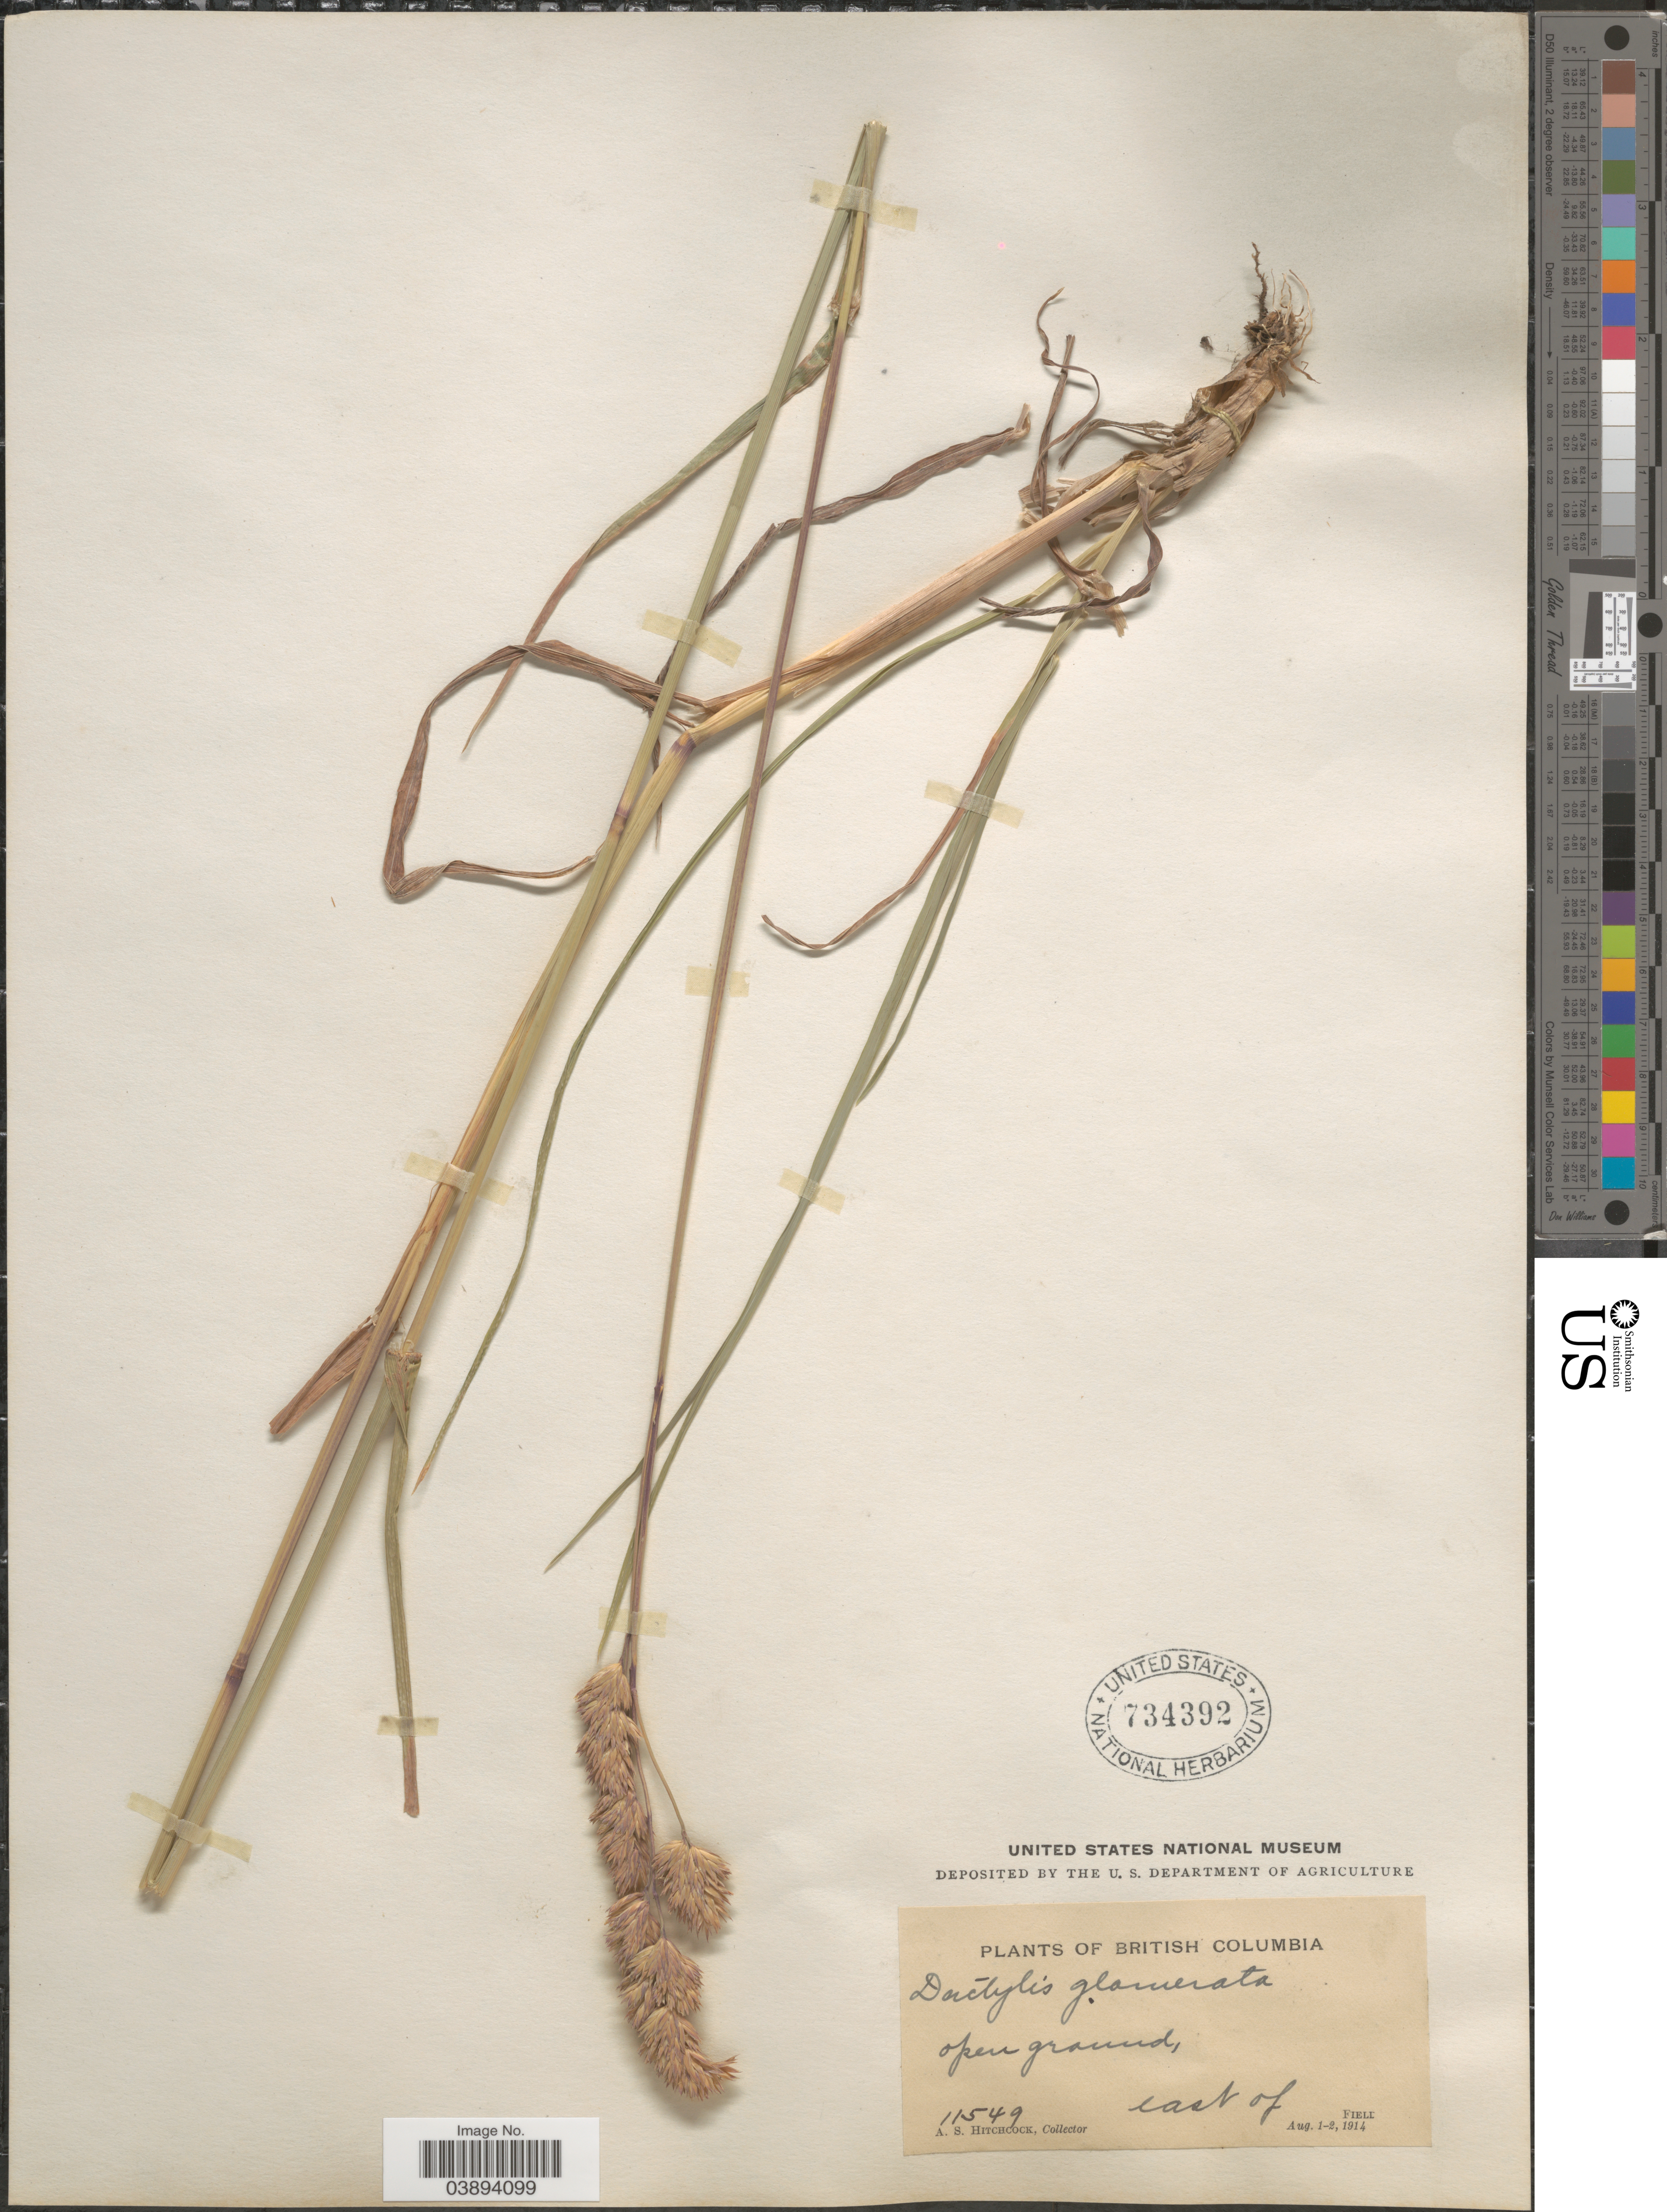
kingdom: Plantae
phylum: Tracheophyta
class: Liliopsida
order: Poales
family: Poaceae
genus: Dactylis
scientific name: Dactylis glomerata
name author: L.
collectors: A. S. Hitchcock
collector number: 11549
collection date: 1914-08-01/1914-08-02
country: Canada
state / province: British Columbia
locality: East of Field.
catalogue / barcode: US 734392